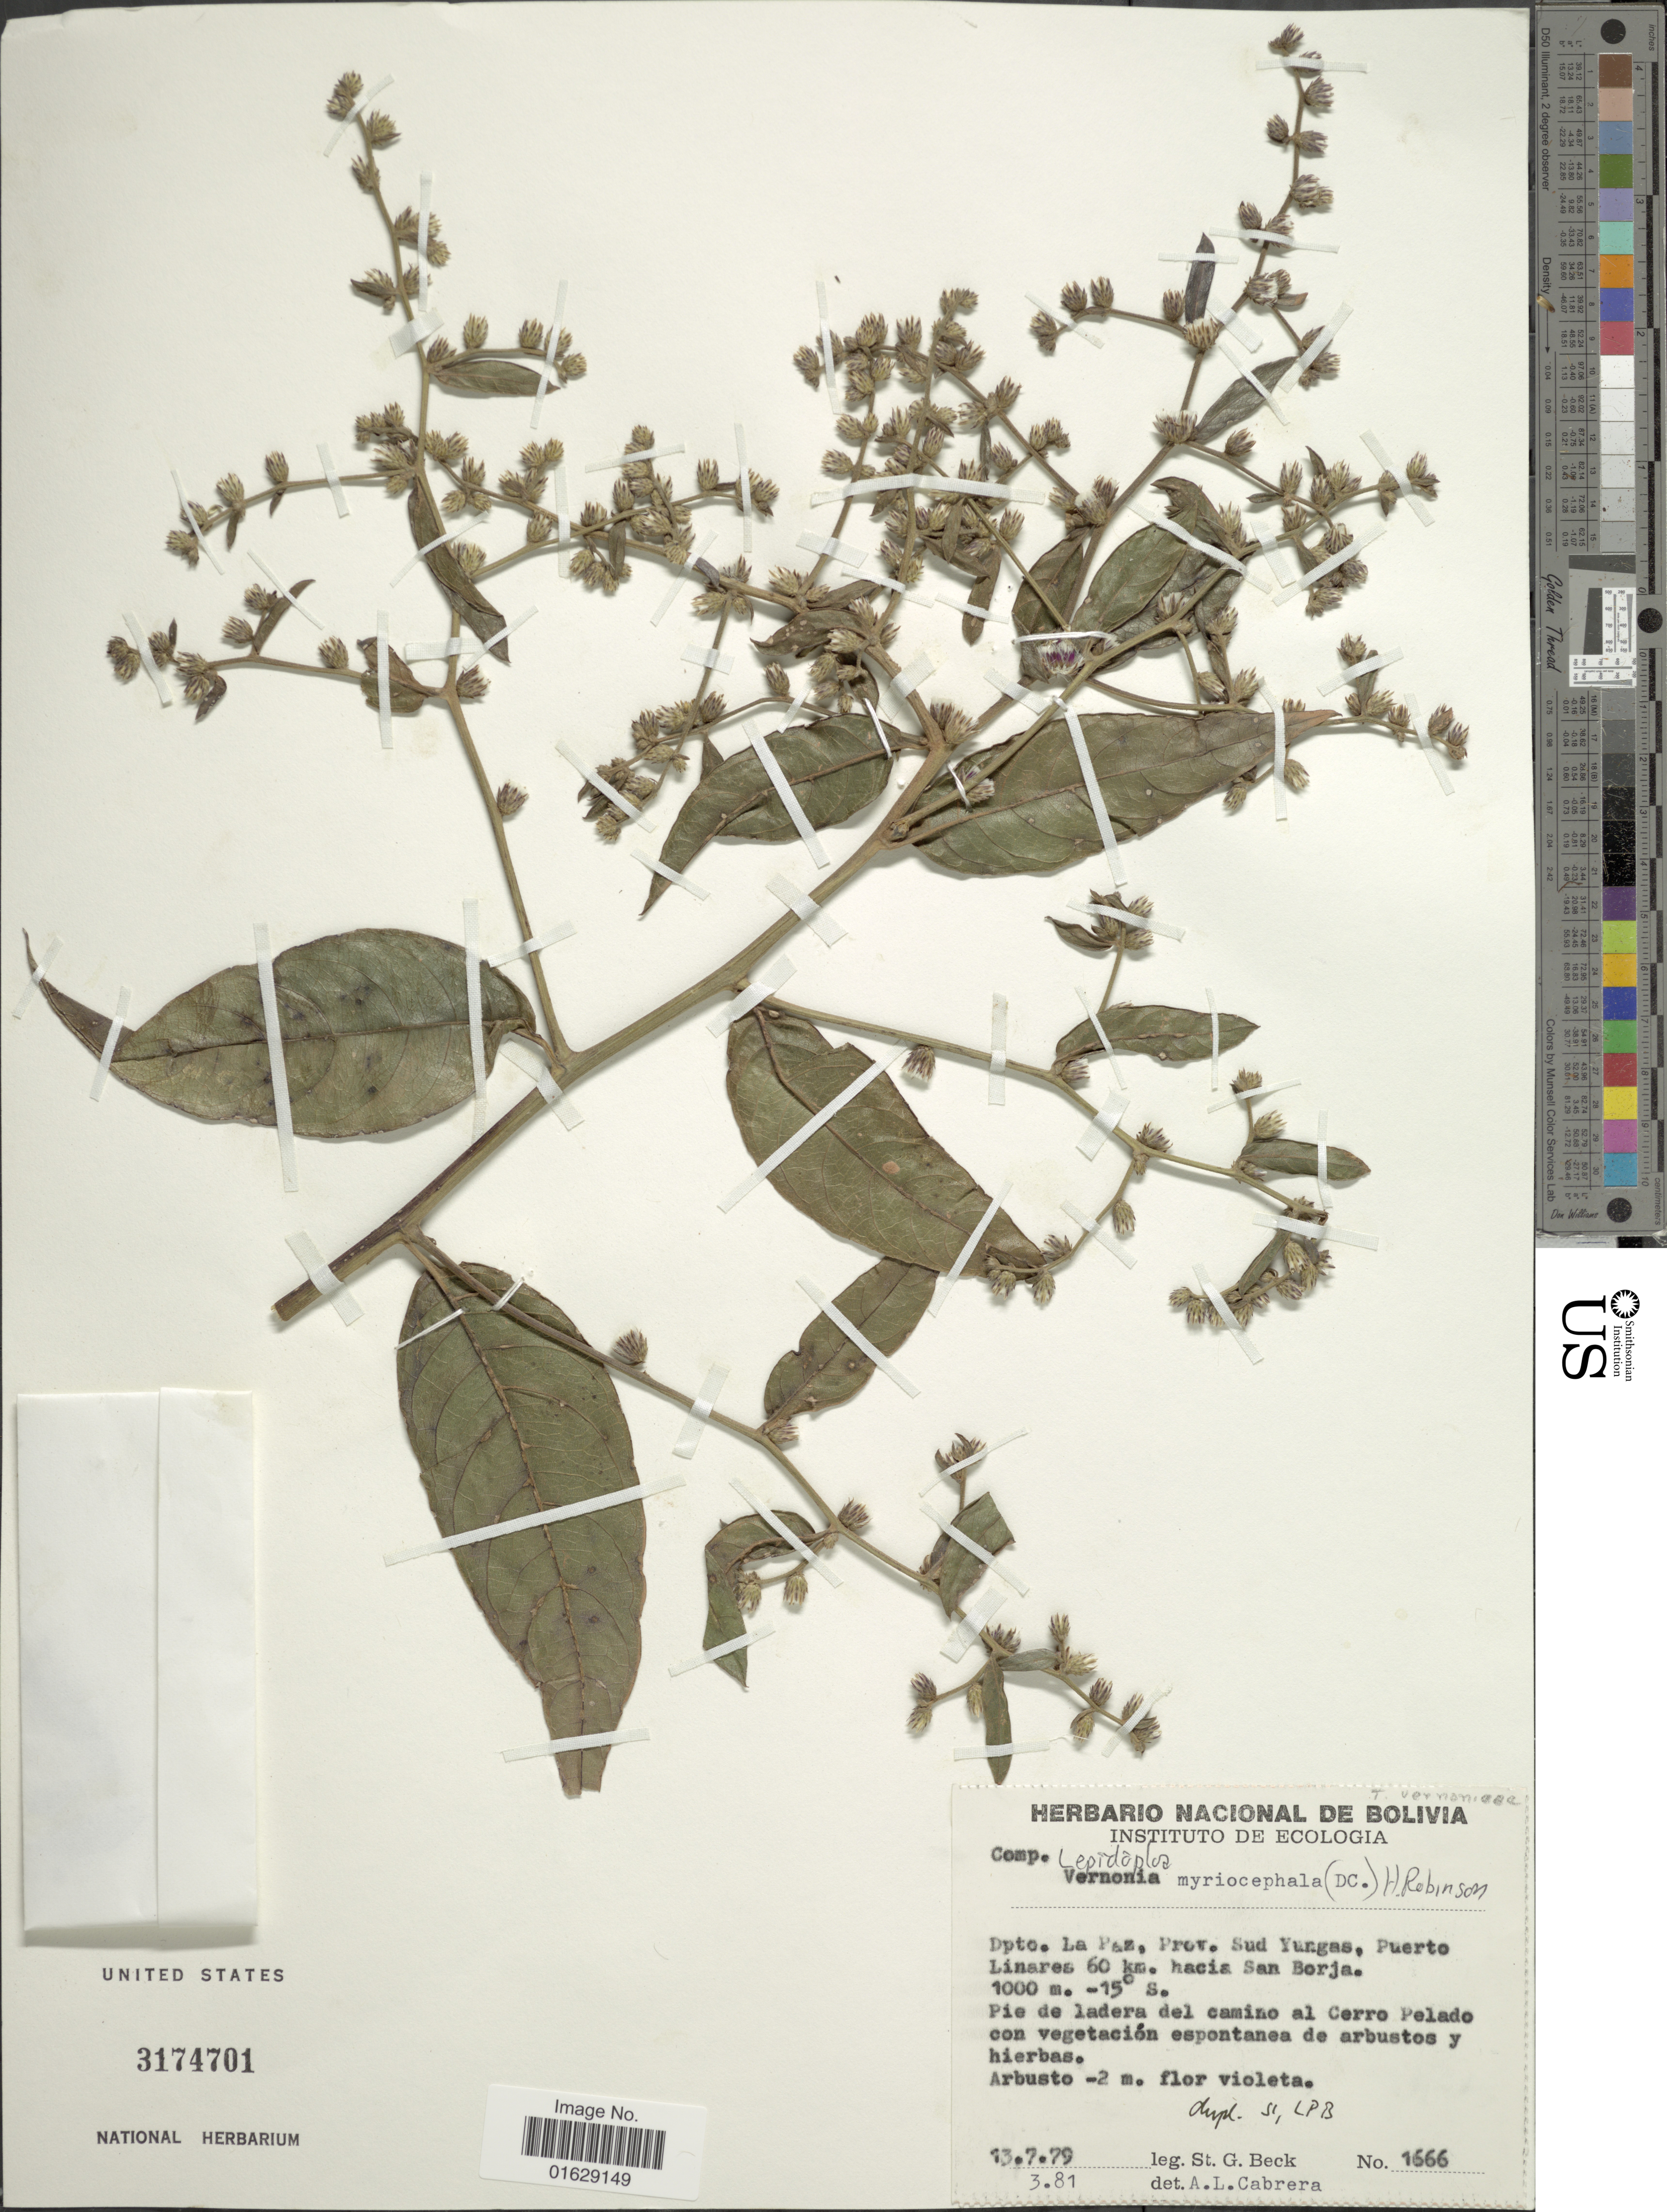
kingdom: Plantae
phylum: Tracheophyta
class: Magnoliopsida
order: Asterales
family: Asteraceae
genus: Lepidaploa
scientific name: Lepidaploa myriocephala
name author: (DC.) H. Rob.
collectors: S. G. Beck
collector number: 1666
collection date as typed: Transcribed d/m/y: 13/7/79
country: Bolivia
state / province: La Paz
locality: Dpto. La Paz, Prov. Sud Yungas, Puerto Linares 60 km., hacia San Borja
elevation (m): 1000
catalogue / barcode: US 3174701